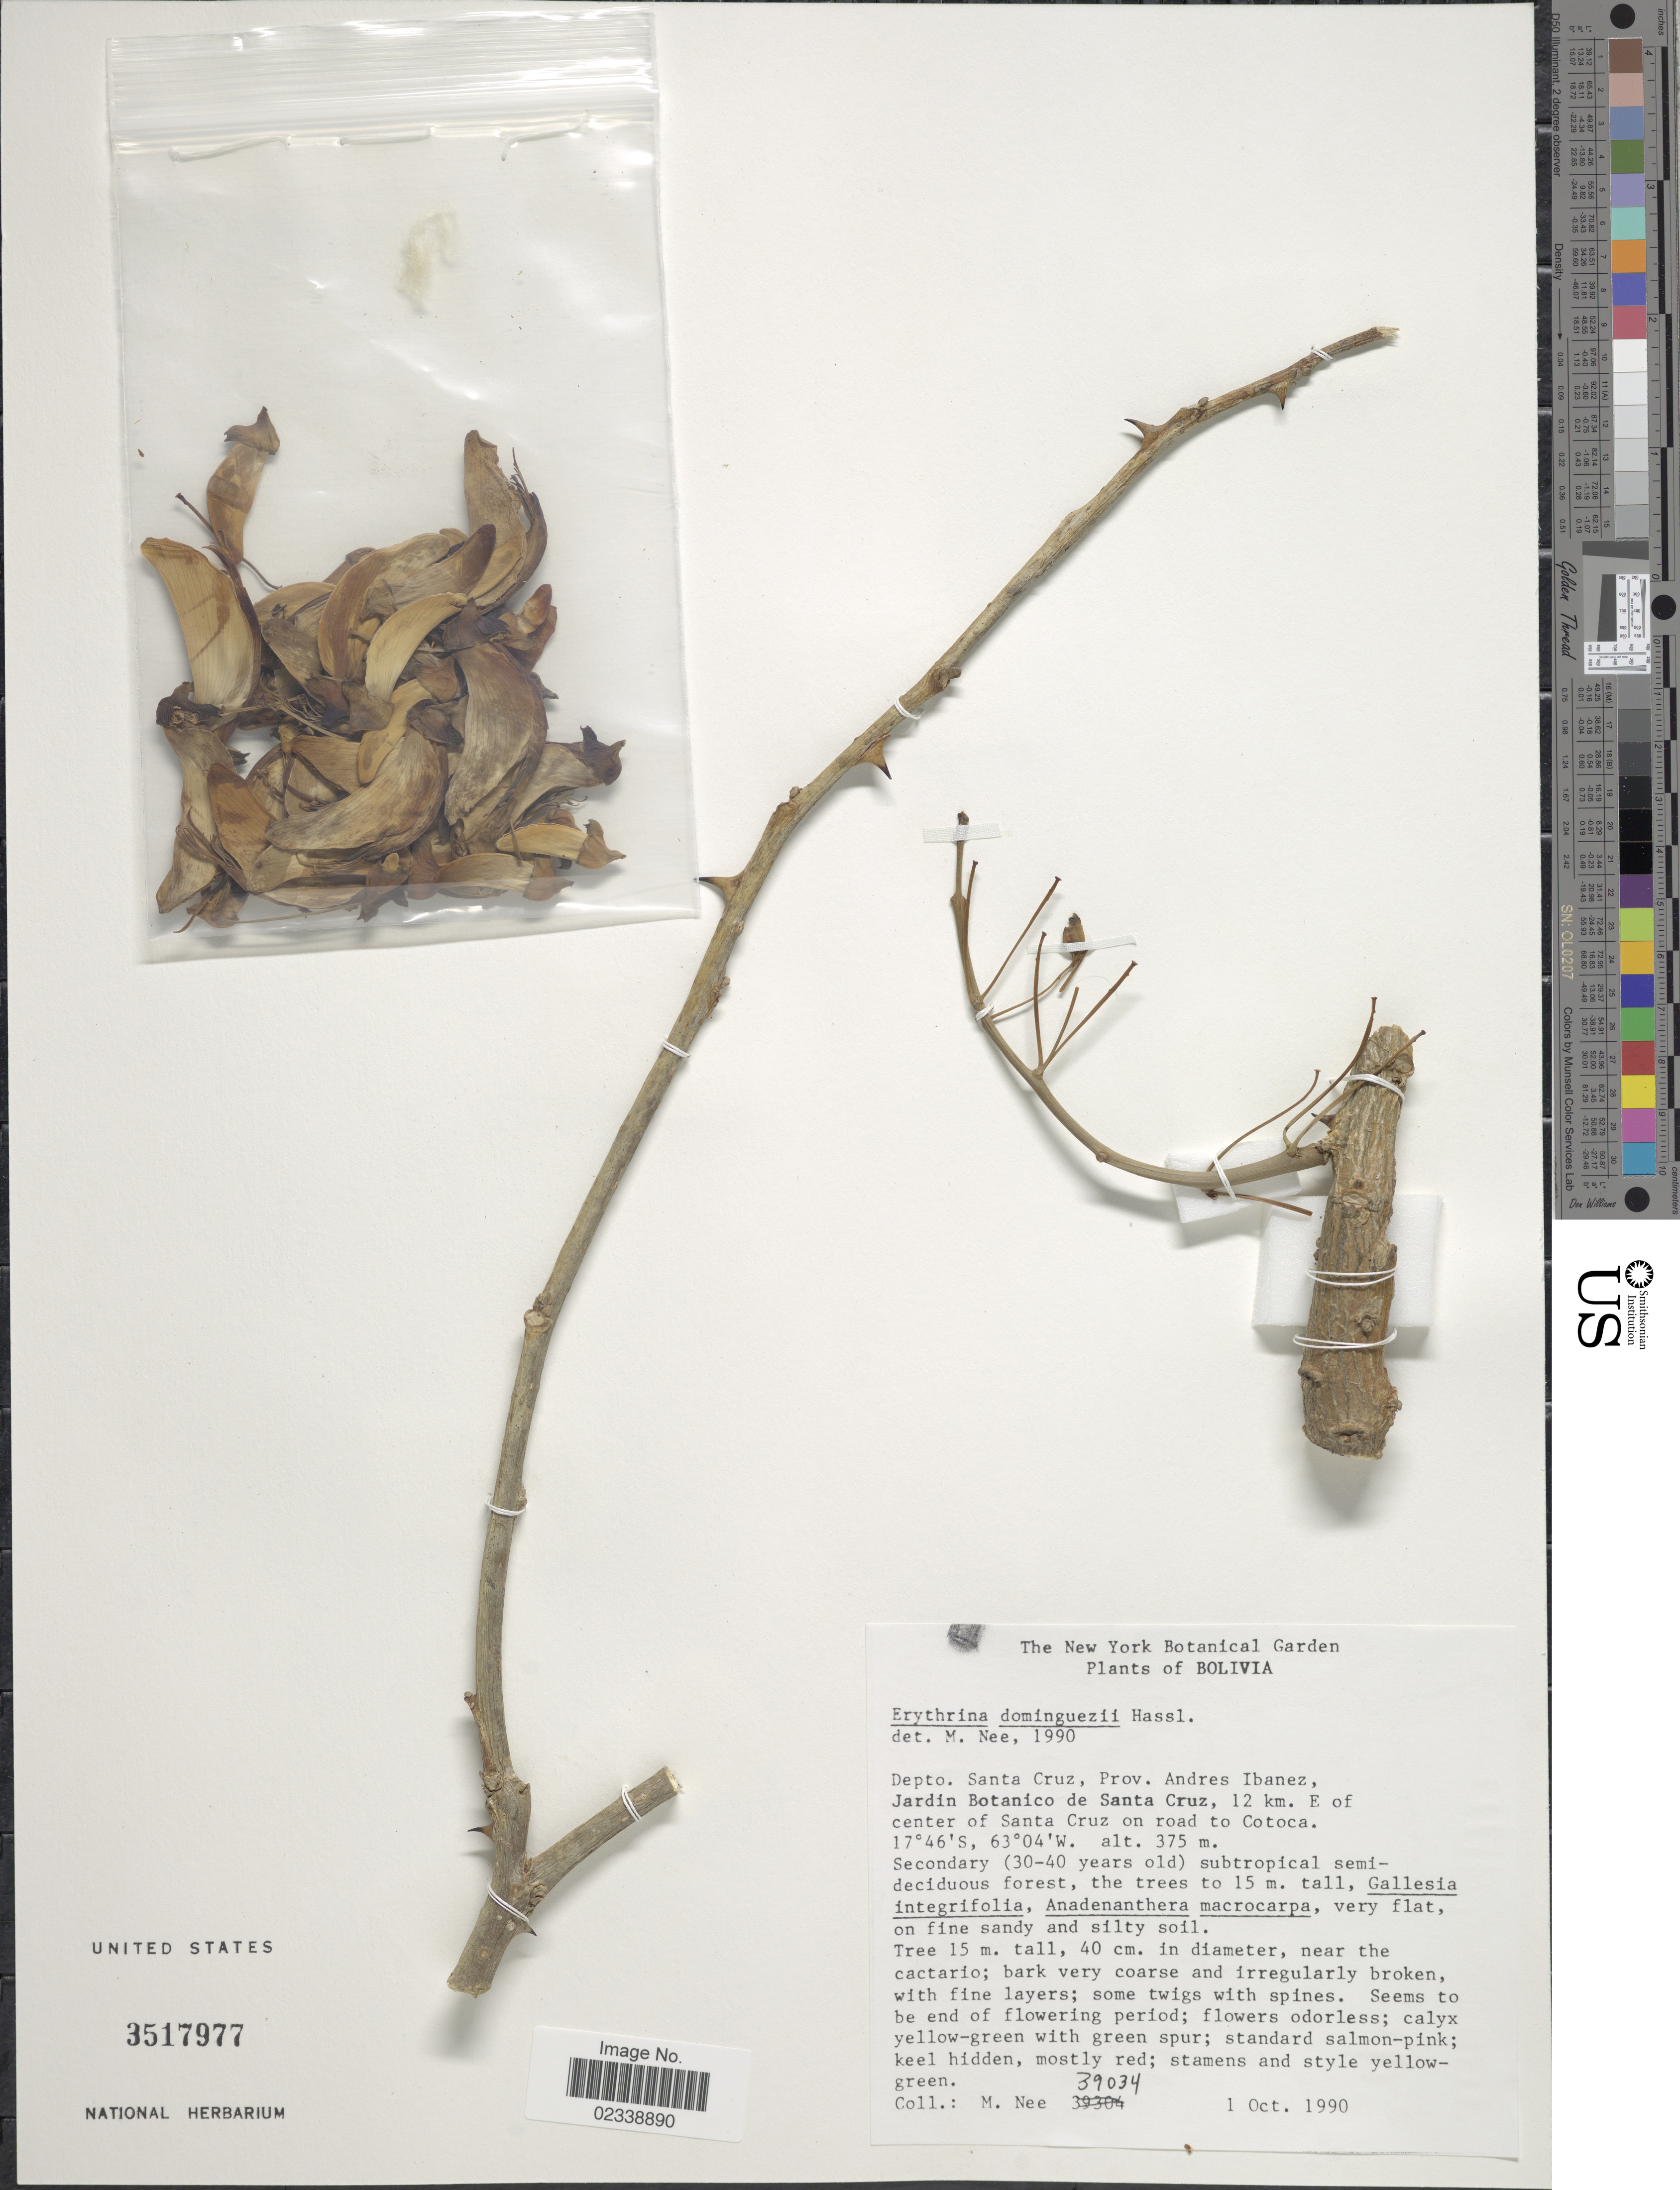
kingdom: Plantae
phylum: Tracheophyta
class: Magnoliopsida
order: Fabales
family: Fabaceae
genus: Erythrina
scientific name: Erythrina dominguezii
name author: Hassl.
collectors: M. Nee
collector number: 39034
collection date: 1990-10-01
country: Bolivia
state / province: Santa Cruz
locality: Prov. Andres Ibanez, Jardin Botanico de Santa Cruz, 12 km. E of center of Santa Cruz on road to Cotoca.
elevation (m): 375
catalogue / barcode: US 3517977